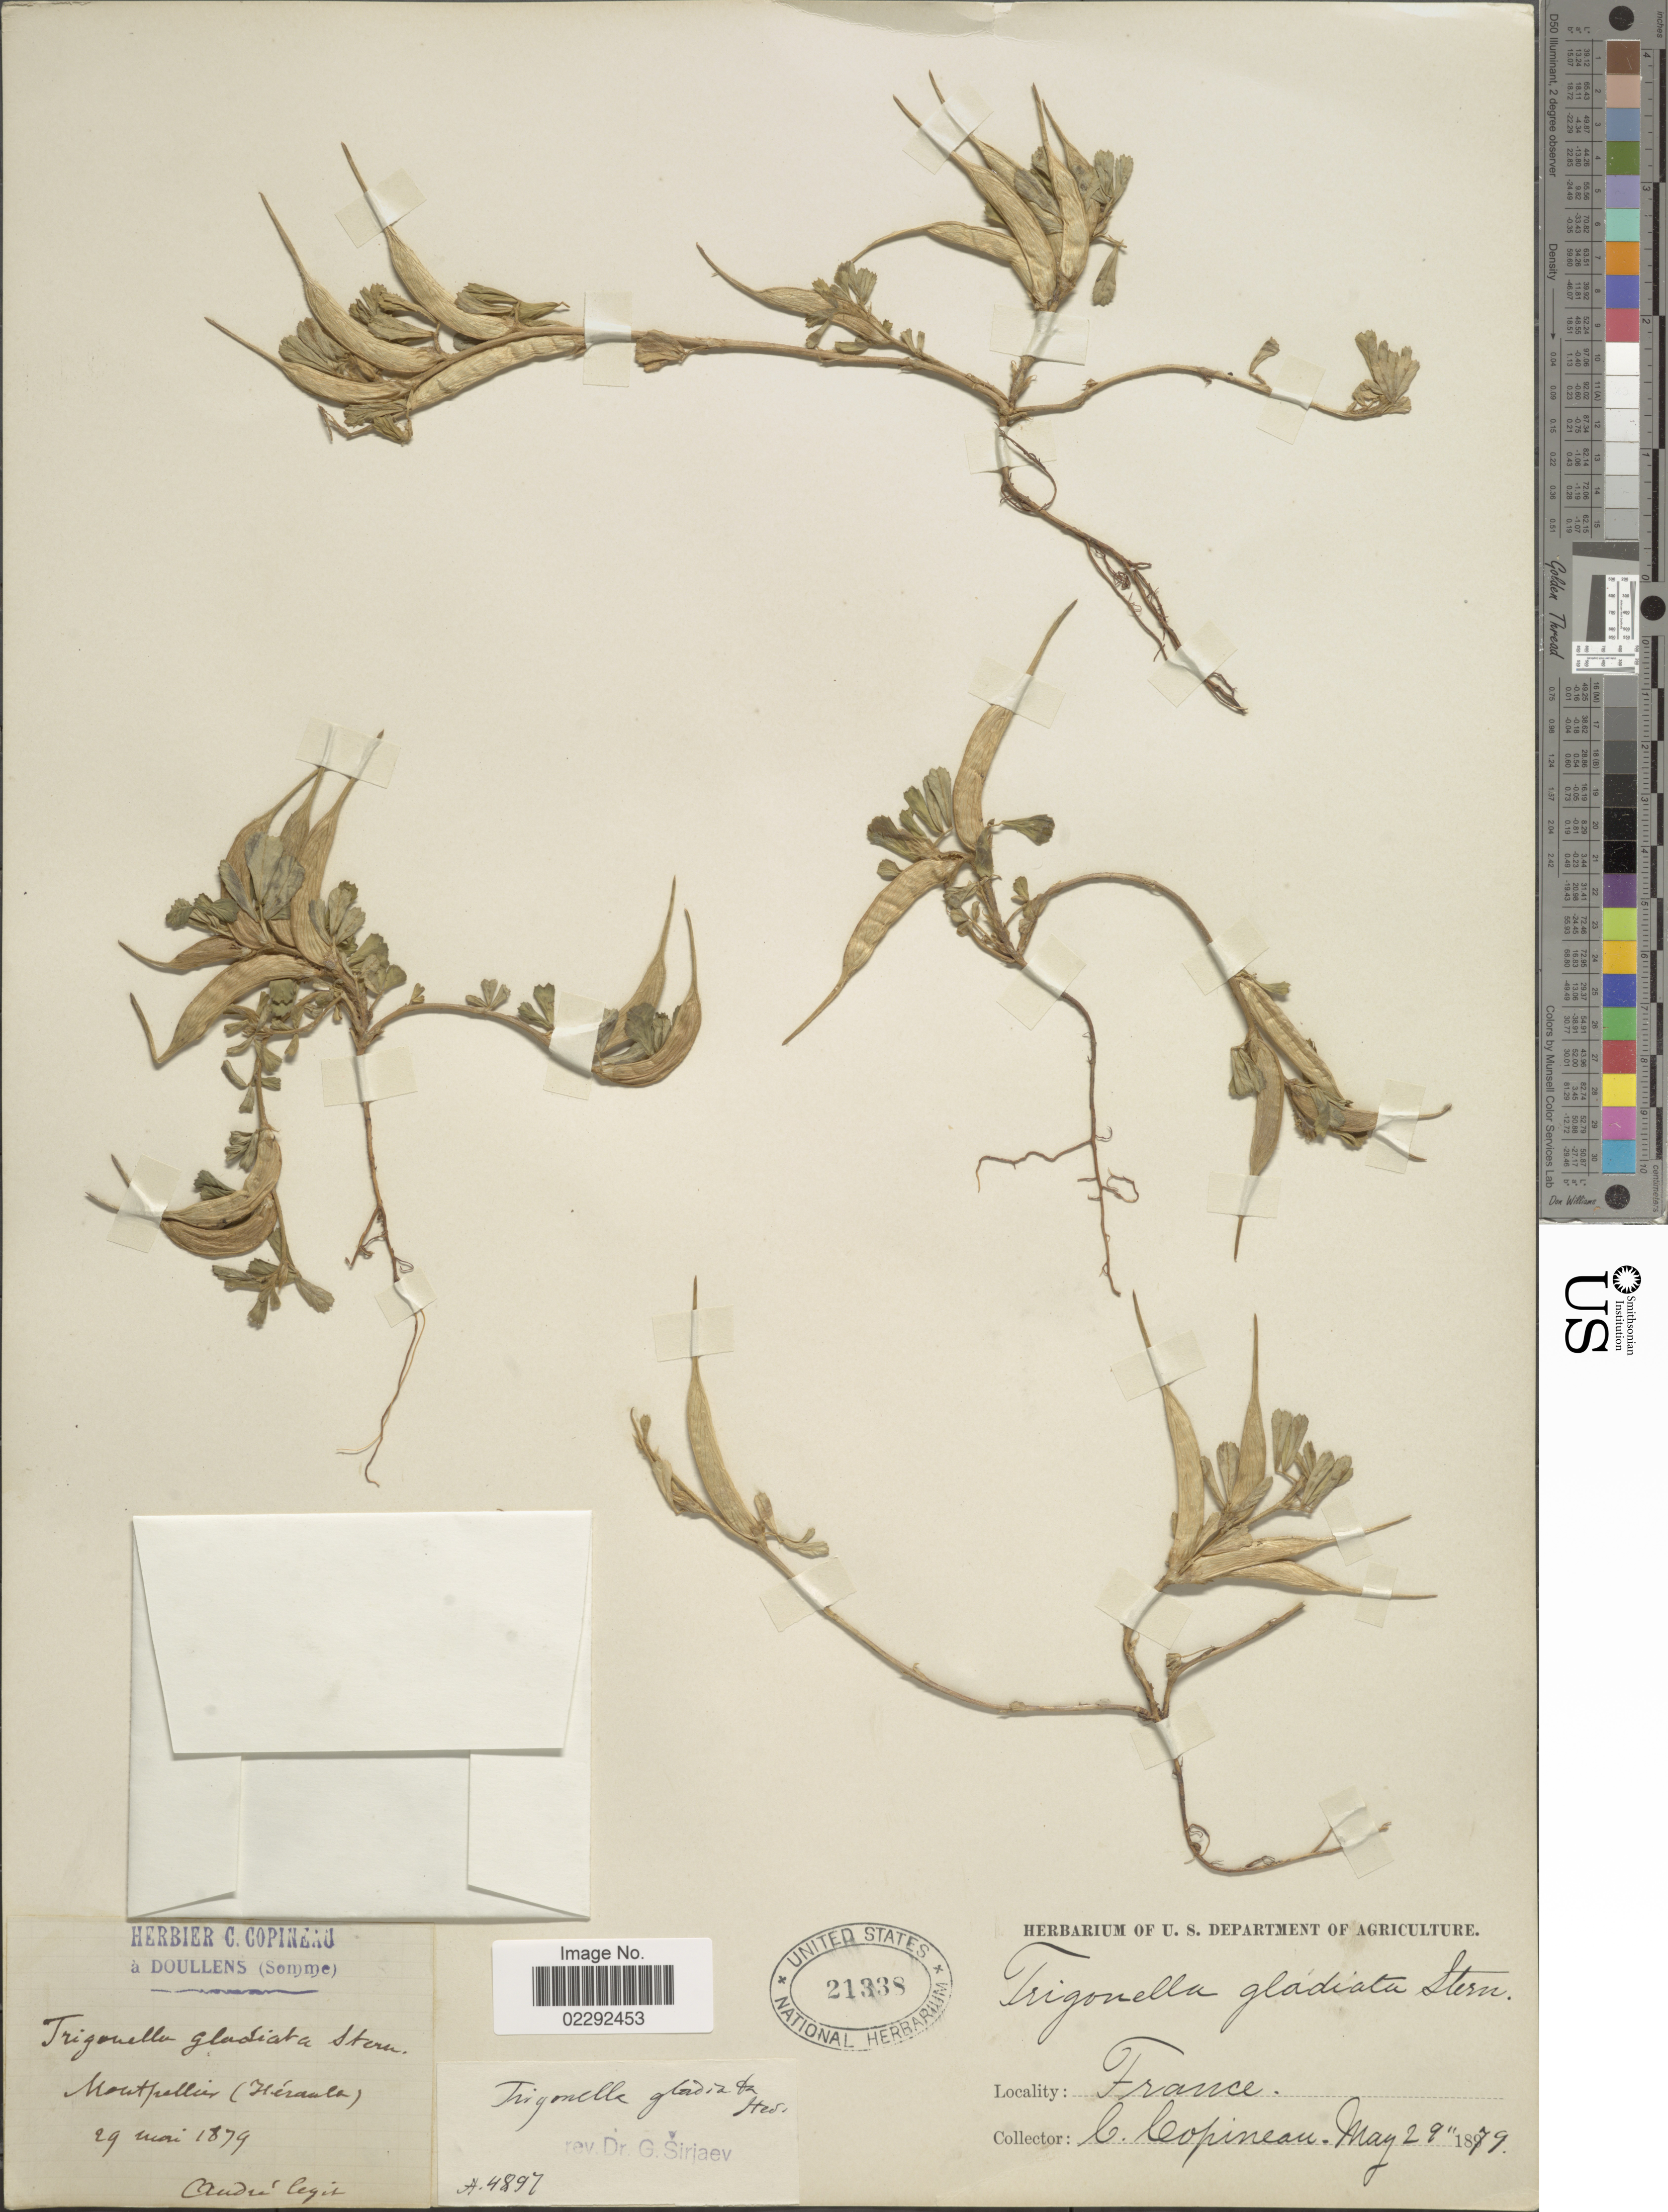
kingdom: Plantae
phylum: Tracheophyta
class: Magnoliopsida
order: Fabales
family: Fabaceae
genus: Trigonella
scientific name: Trigonella gladiata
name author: M. Bieb.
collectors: André, --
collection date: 1879-05-29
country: France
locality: Moutpellier (Heraula) [interpreted]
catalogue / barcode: US 21338